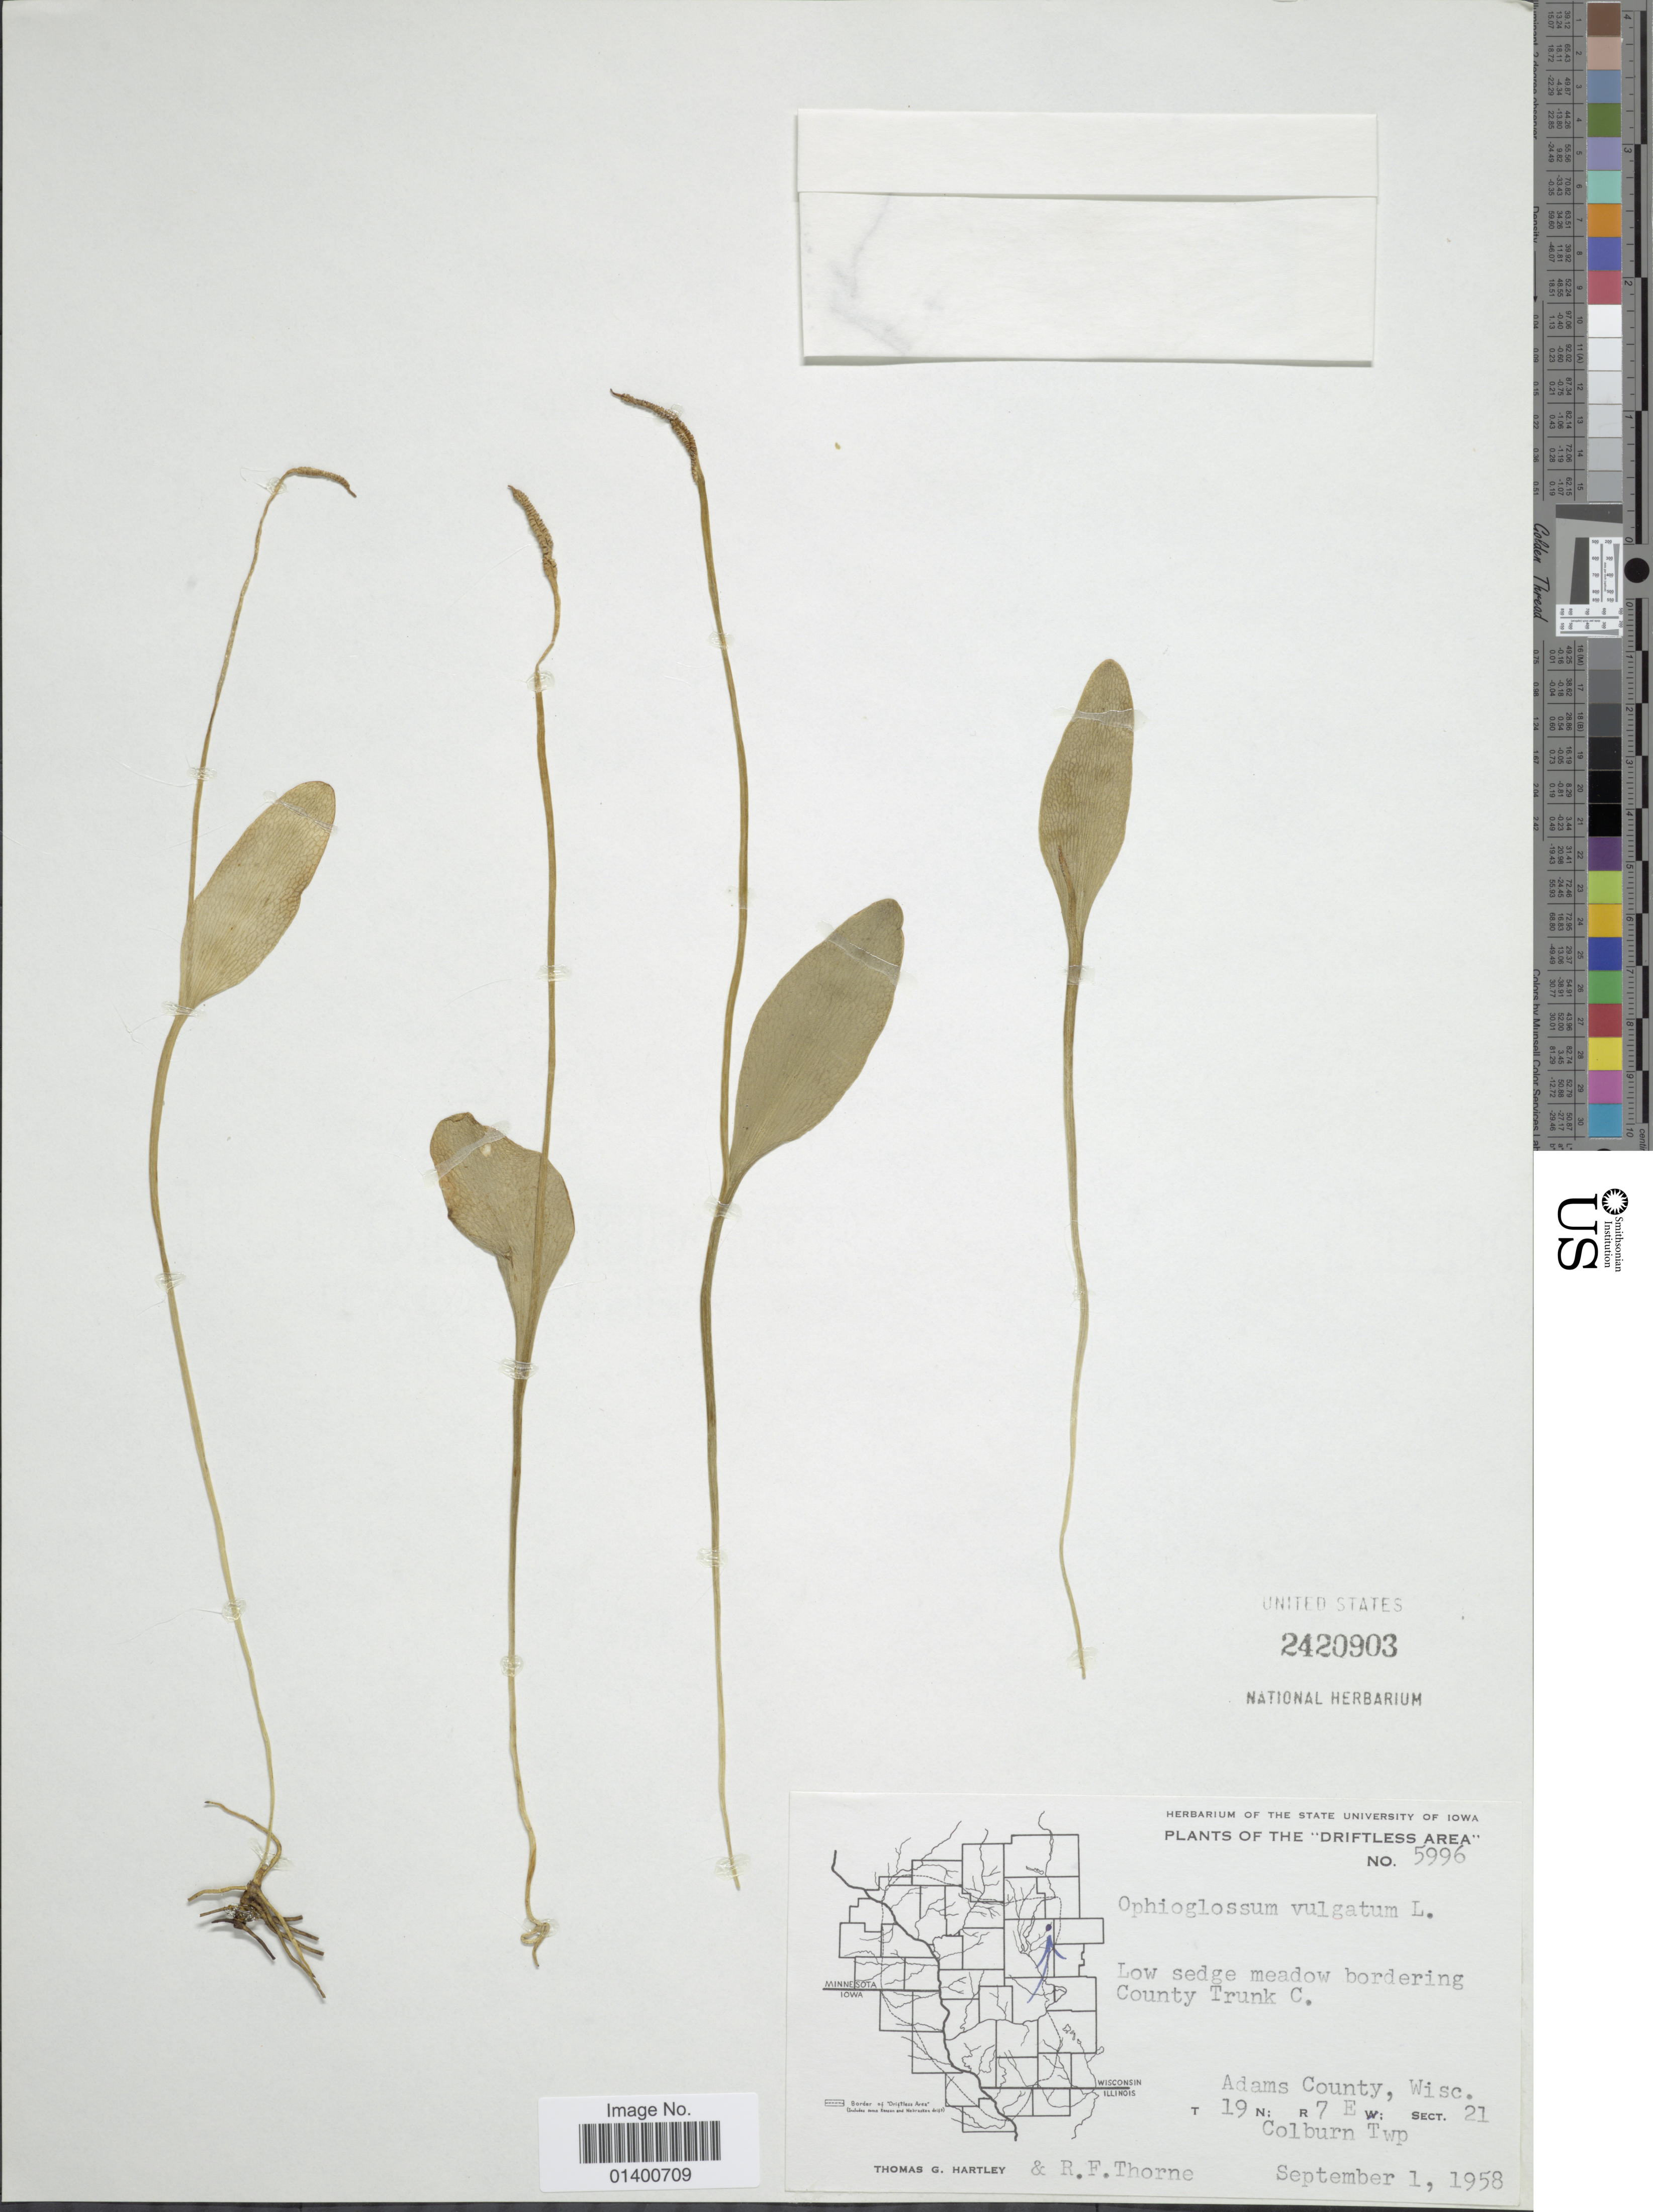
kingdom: Plantae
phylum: Tracheophyta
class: Polypodiopsida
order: Ophioglossales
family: Ophioglossaceae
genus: Ophioglossum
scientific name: Ophioglossum vulgatum var. pseudopodum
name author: (S.F. Blake) Farw.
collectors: T. G. Hartley & R. F. Thorne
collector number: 5996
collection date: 1958-09-01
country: United States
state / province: Wisconsin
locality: Driftless Area, bordering County Trunk C., Adams County, T19N; R7E; Sect. 21, Colburn Twp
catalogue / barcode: US 2420903